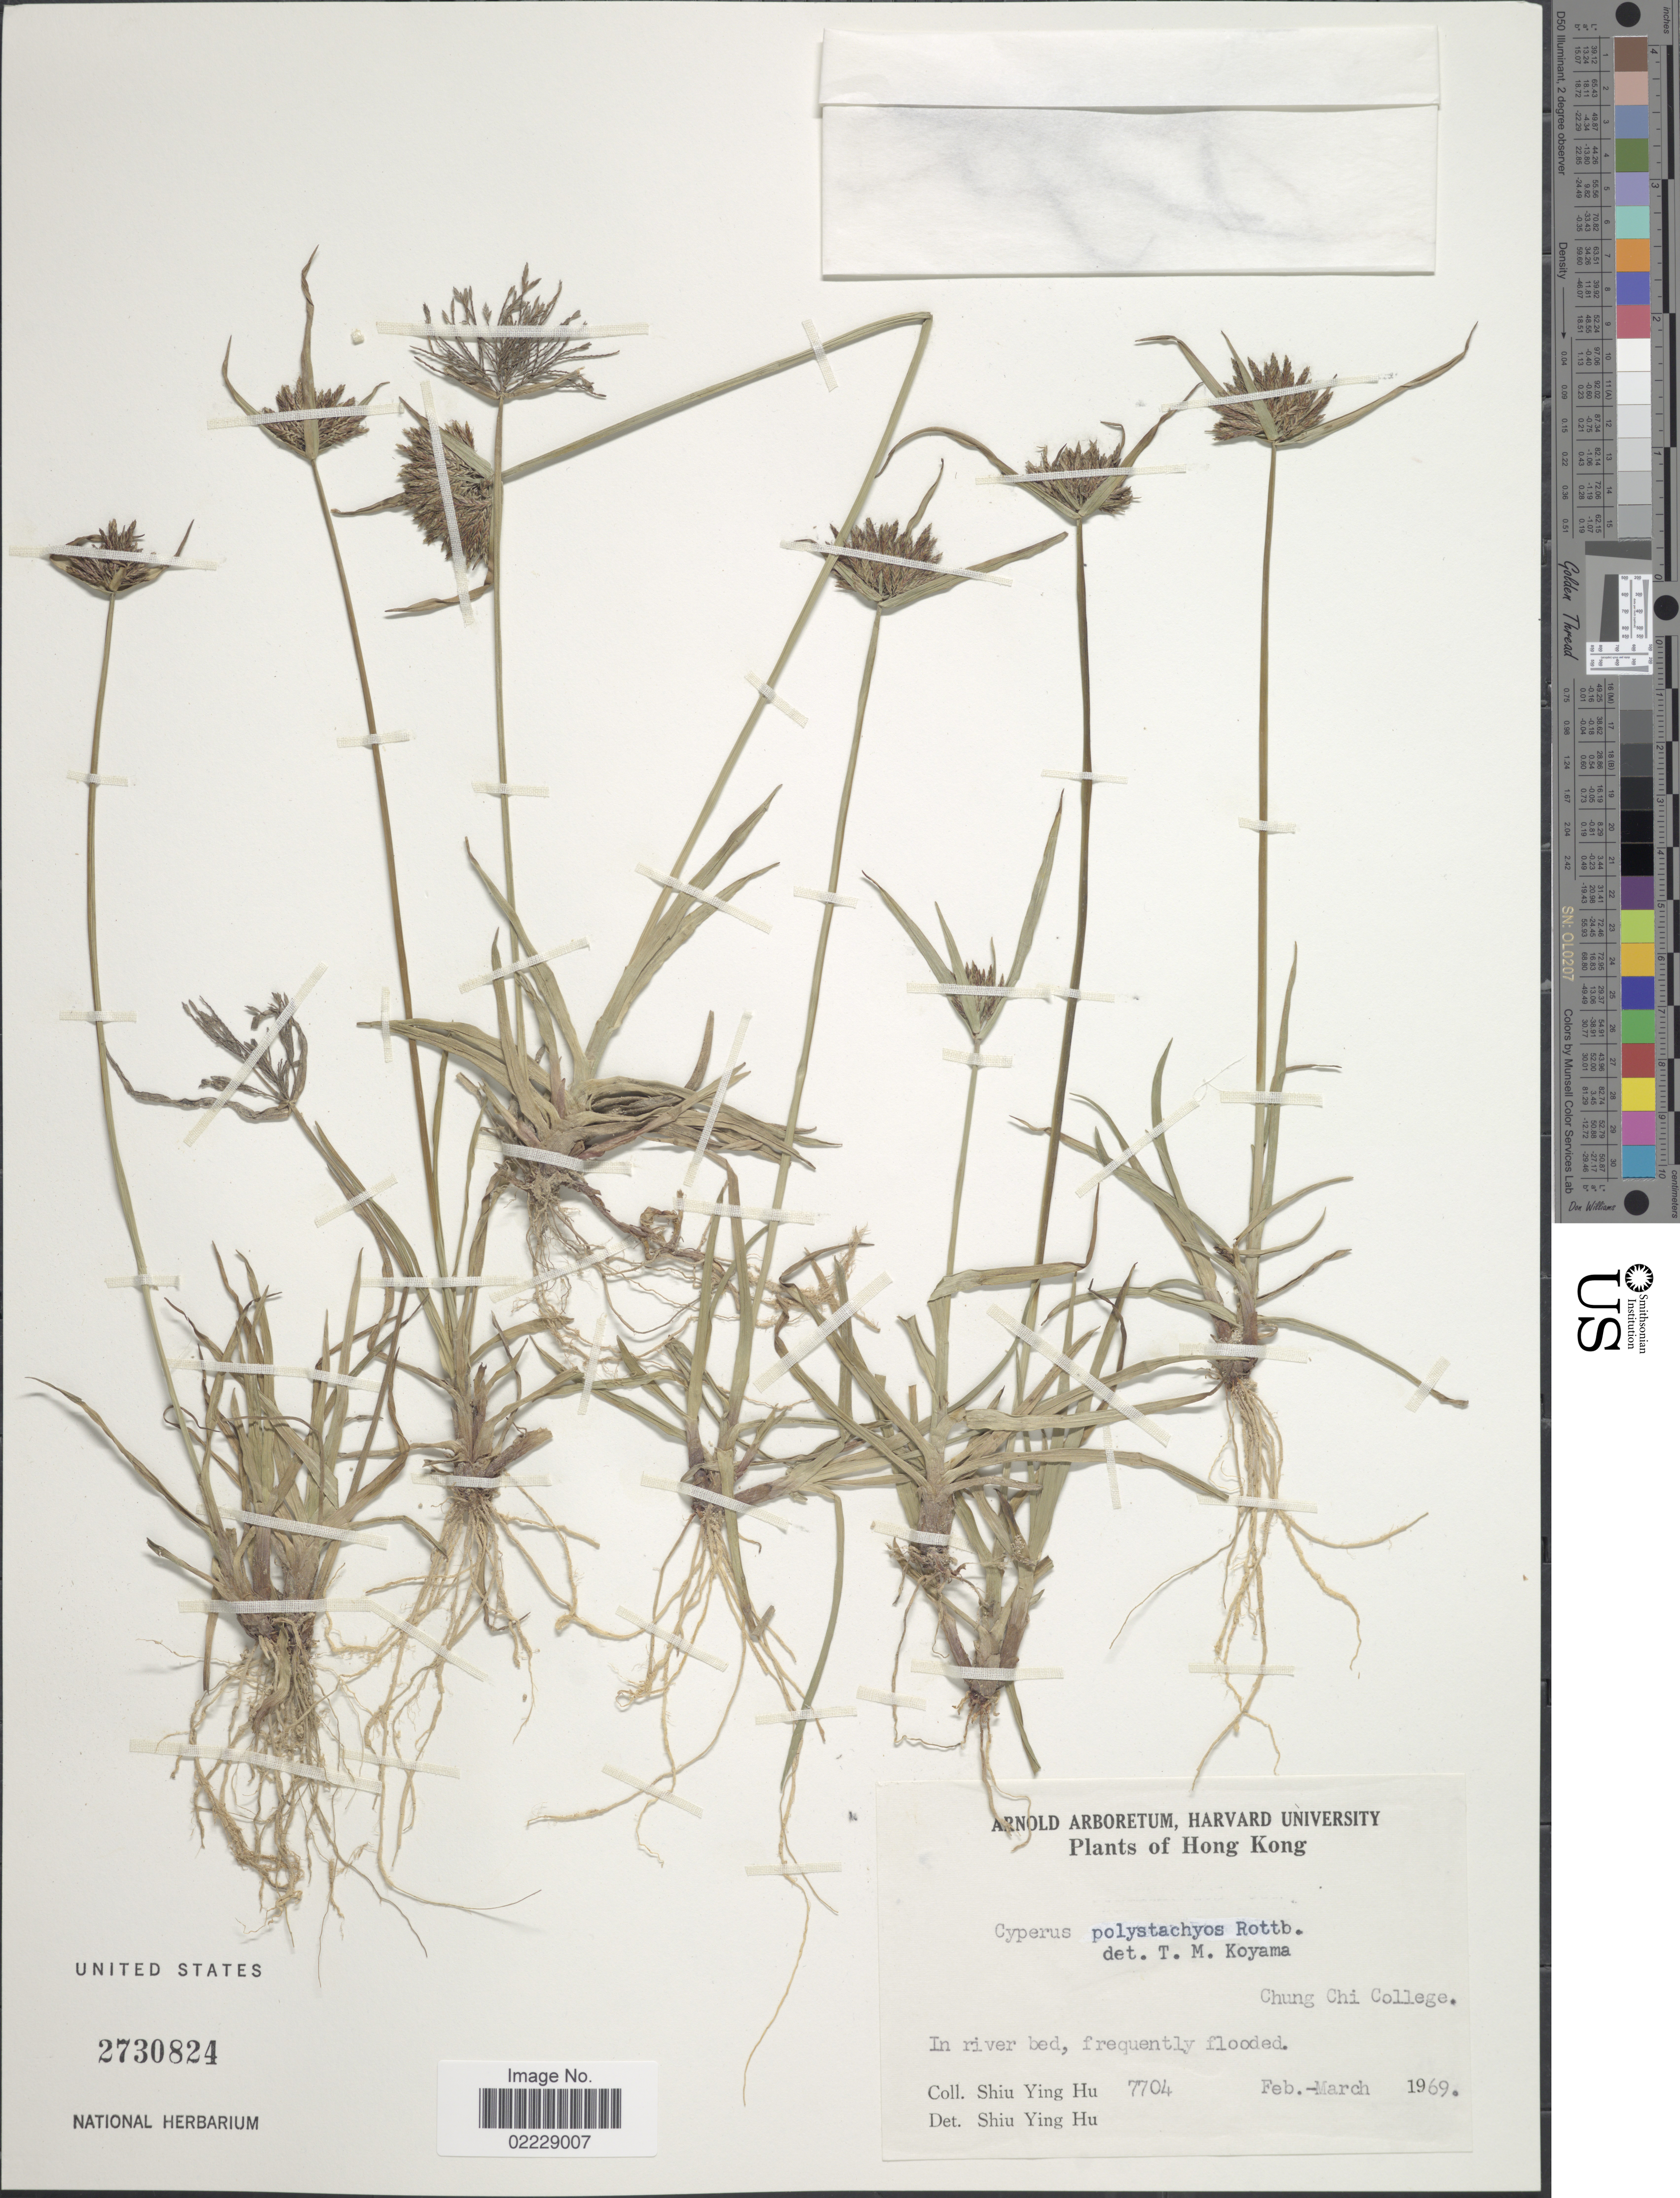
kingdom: Plantae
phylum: Tracheophyta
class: Liliopsida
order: Poales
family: Cyperaceae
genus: Cyperus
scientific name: Cyperus polystachyos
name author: Rottb.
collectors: S. Y. Hu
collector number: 7704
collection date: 1969-03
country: China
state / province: Hong Kong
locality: Chung Chi College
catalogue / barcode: US 2730824